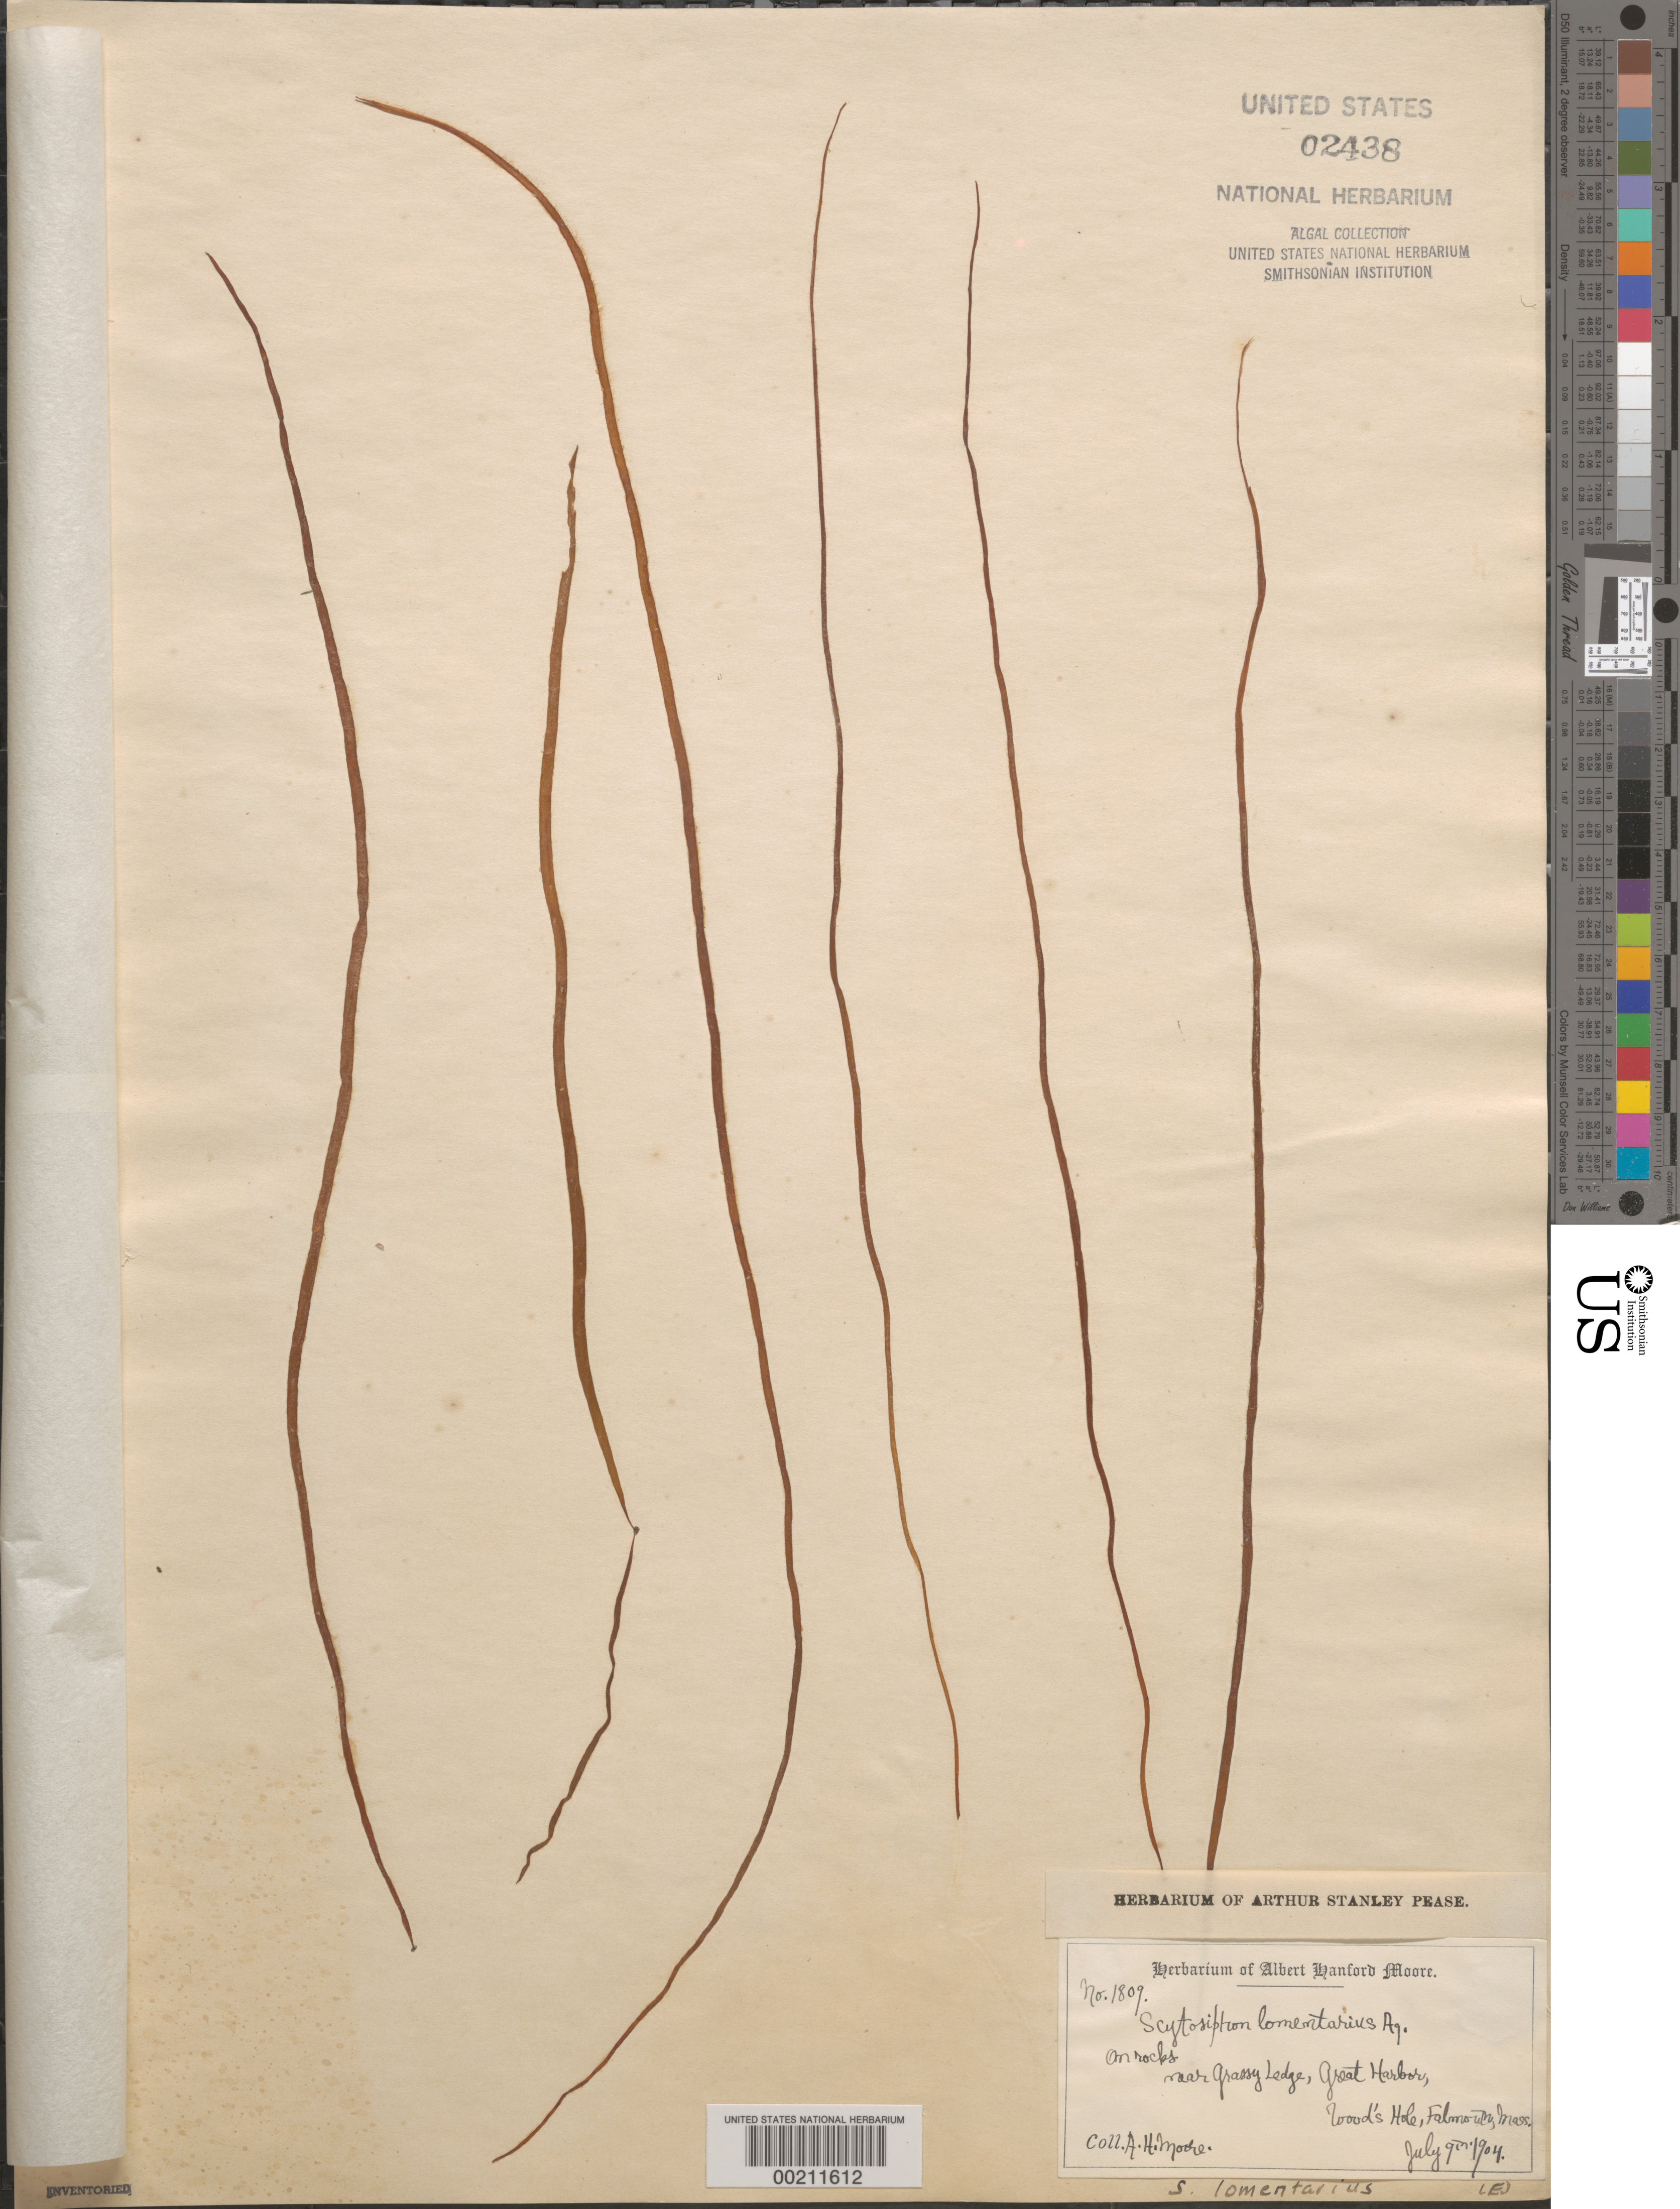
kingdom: Chromista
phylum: Ochrophyta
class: Phaeophyceae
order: Scytosiphonales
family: Scytosiphonaceae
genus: Scytosiphon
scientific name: Scytosiphon lomentaria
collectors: A. H. Moore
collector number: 1809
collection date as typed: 09 Jul 1904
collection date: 1904-07-09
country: United States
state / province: Massachusetts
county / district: Barnstable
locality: Woods Hole, Great Harbor, near Grassy Ledge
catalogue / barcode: US 2438